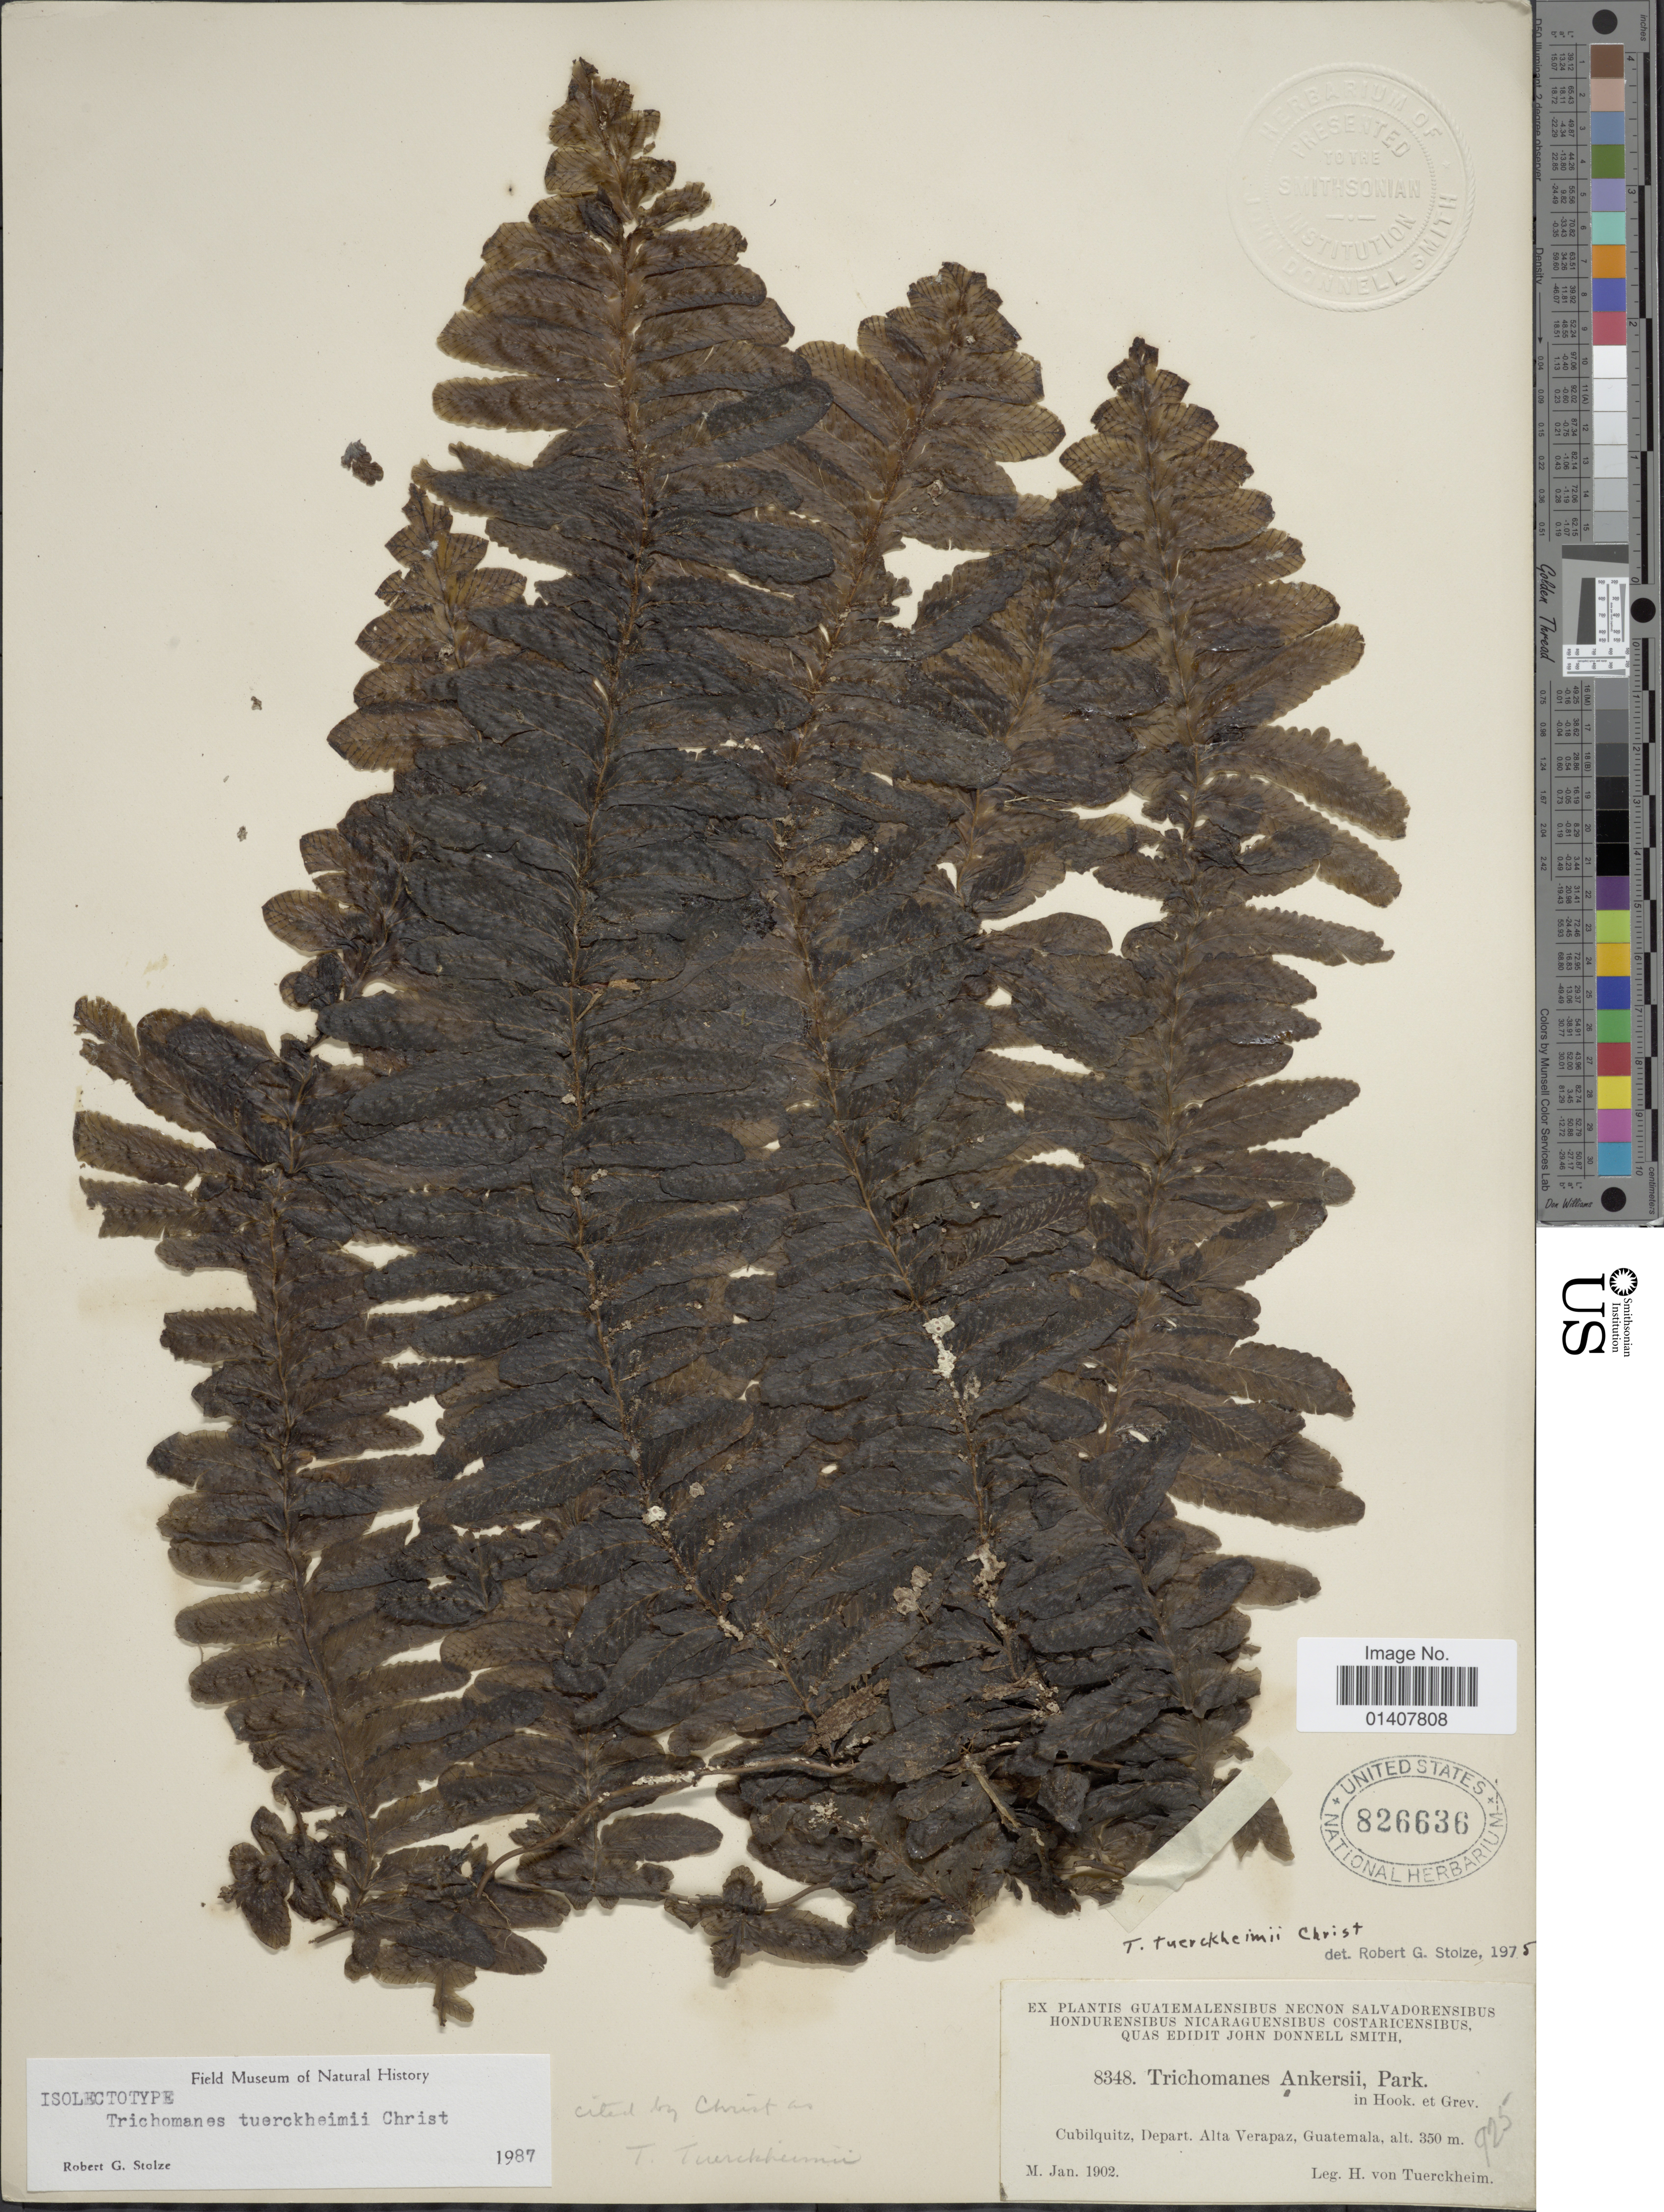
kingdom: Plantae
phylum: Tracheophyta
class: Polypodiopsida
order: Hymenophyllales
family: Hymenophyllaceae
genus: Trichomanes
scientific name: Trichomanes tuerckheimii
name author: Christ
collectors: H. von Tuerckheim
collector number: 8348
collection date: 1902-01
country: Guatemala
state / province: Alta Verapaz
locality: Cubilquitz, Depart. Alta Verapaz, Guatemala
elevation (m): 350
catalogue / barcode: US 826636